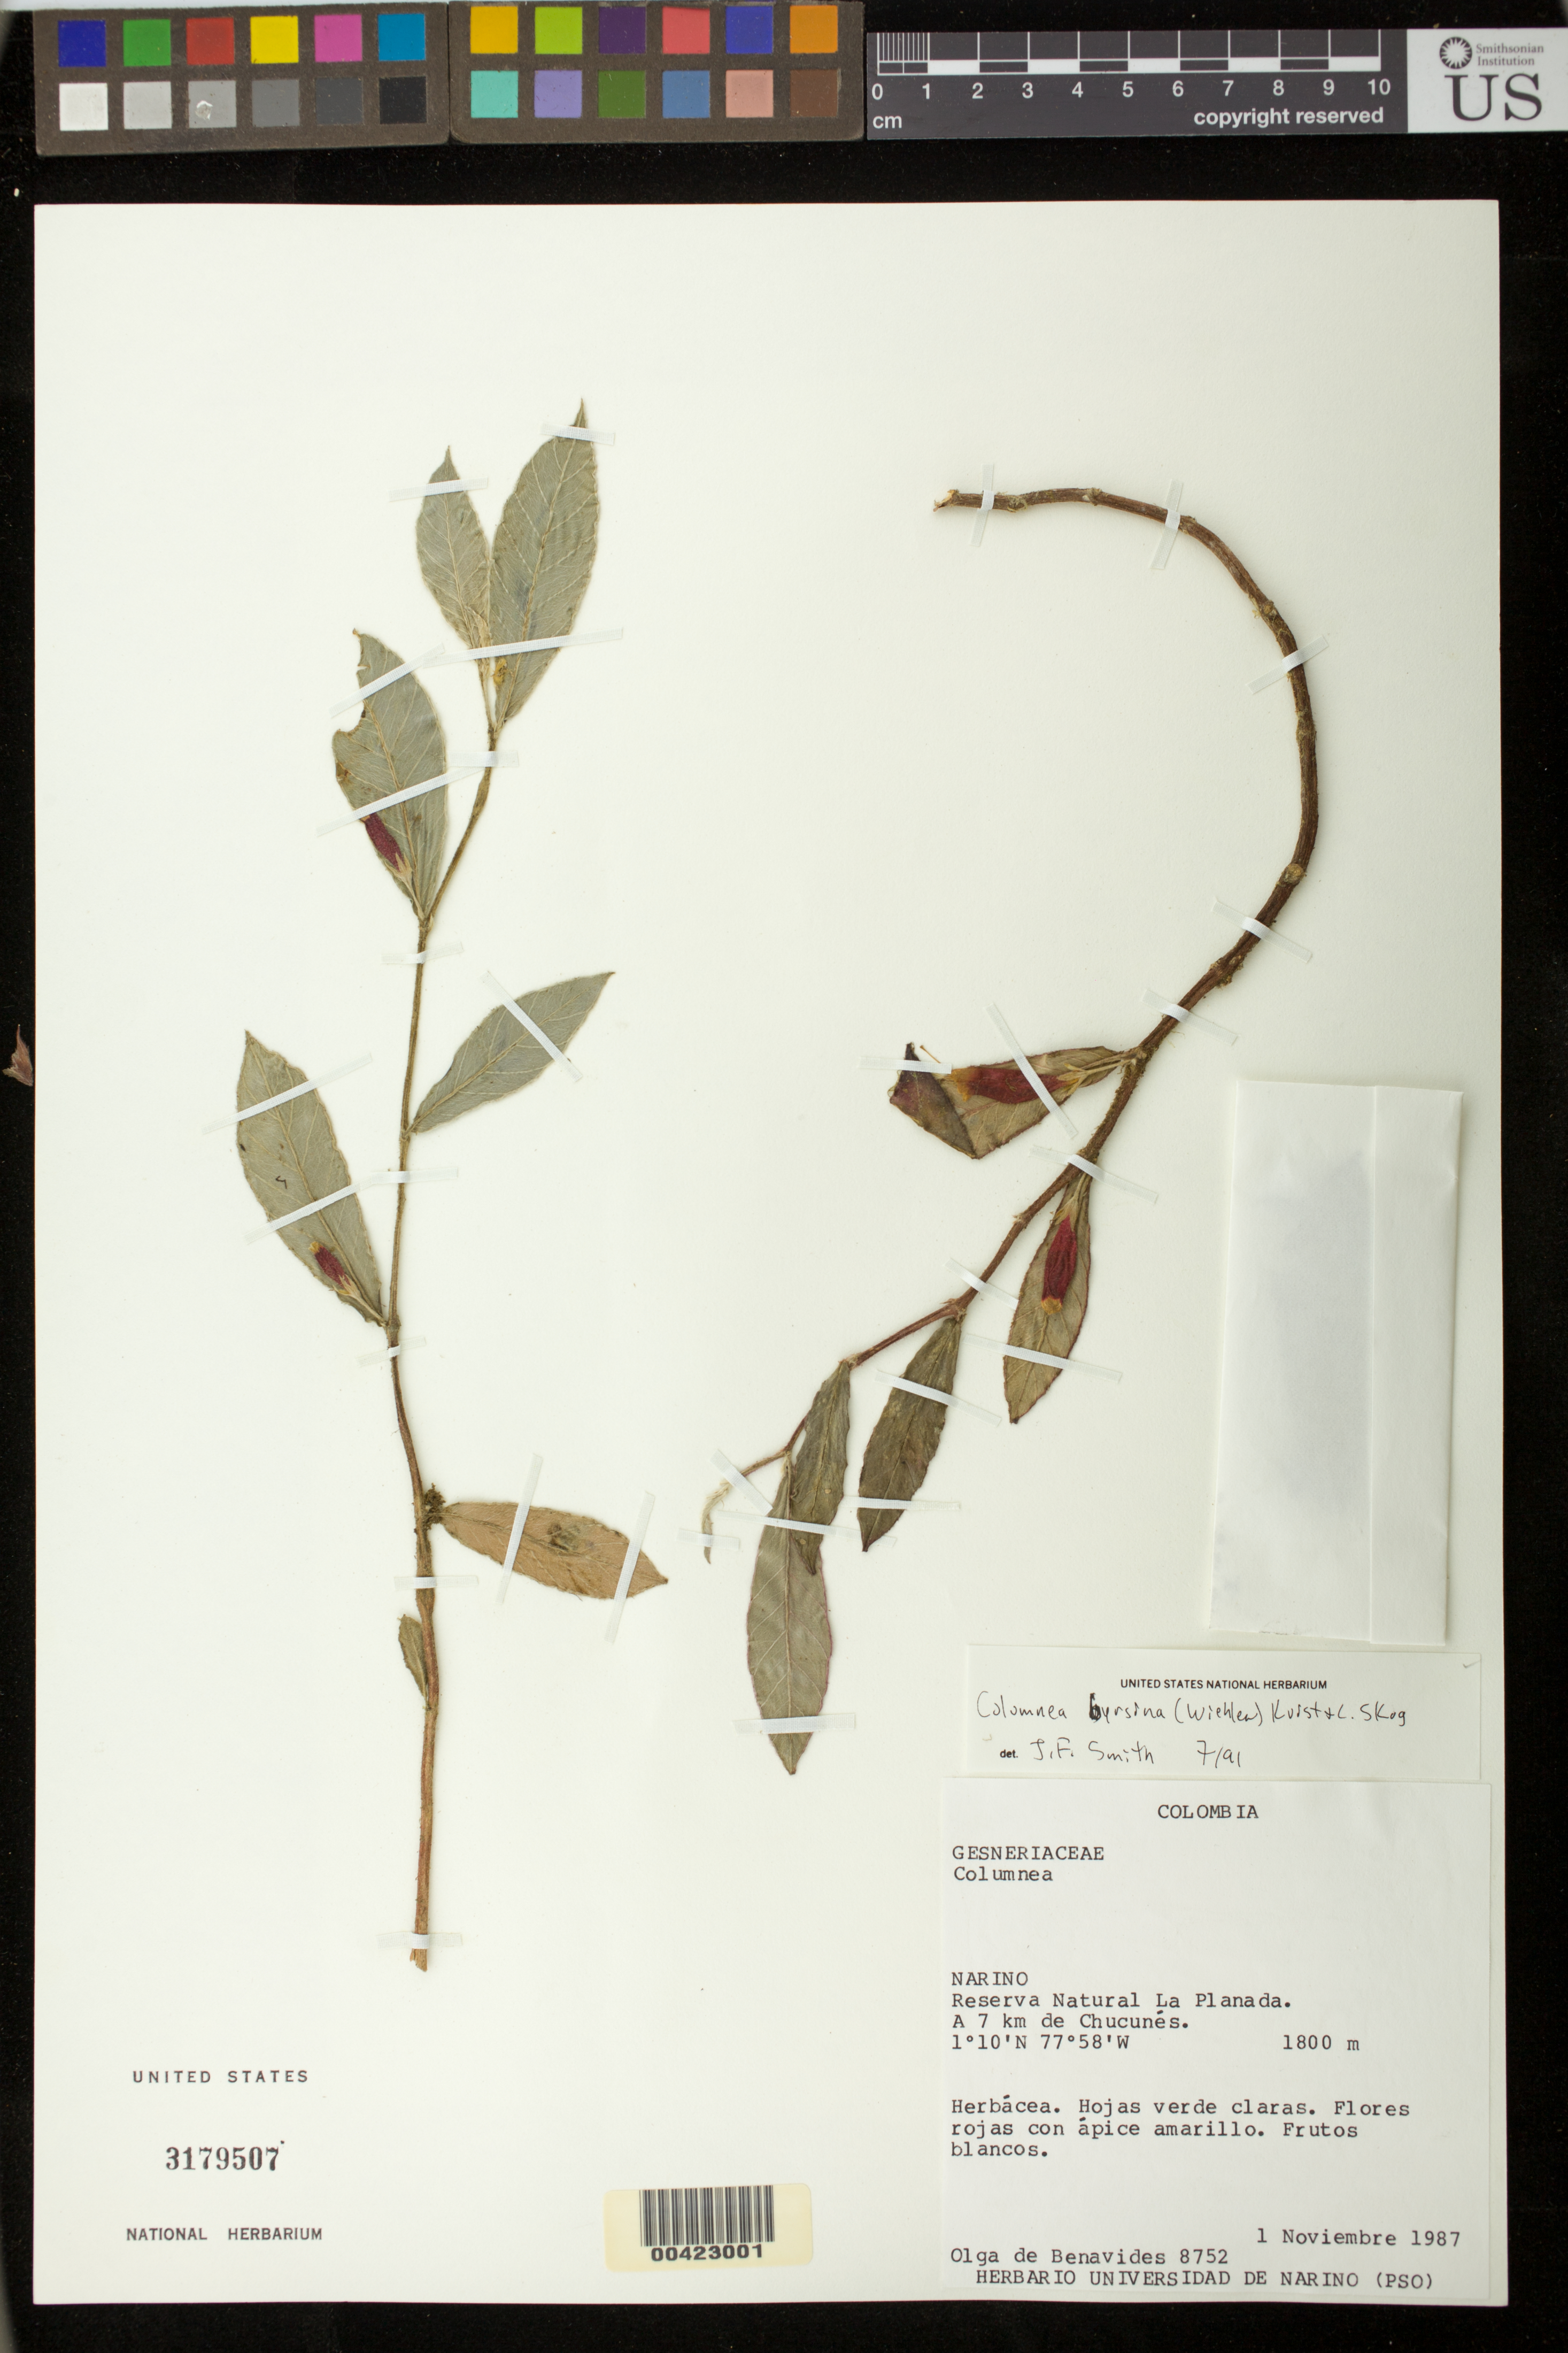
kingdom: Plantae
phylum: Tracheophyta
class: Magnoliopsida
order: Lamiales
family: Gesneriaceae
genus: Columnea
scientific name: Columnea byrsina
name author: (Wiehler) L.P. Kvist & L.E. Skog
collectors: Olga S. de Benavides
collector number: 8752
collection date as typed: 01 Nov 1987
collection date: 1987-11-01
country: Colombia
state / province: Nariño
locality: Reserva Natural La Planada, a 7 km de Chucunés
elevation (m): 1800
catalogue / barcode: US 3179507